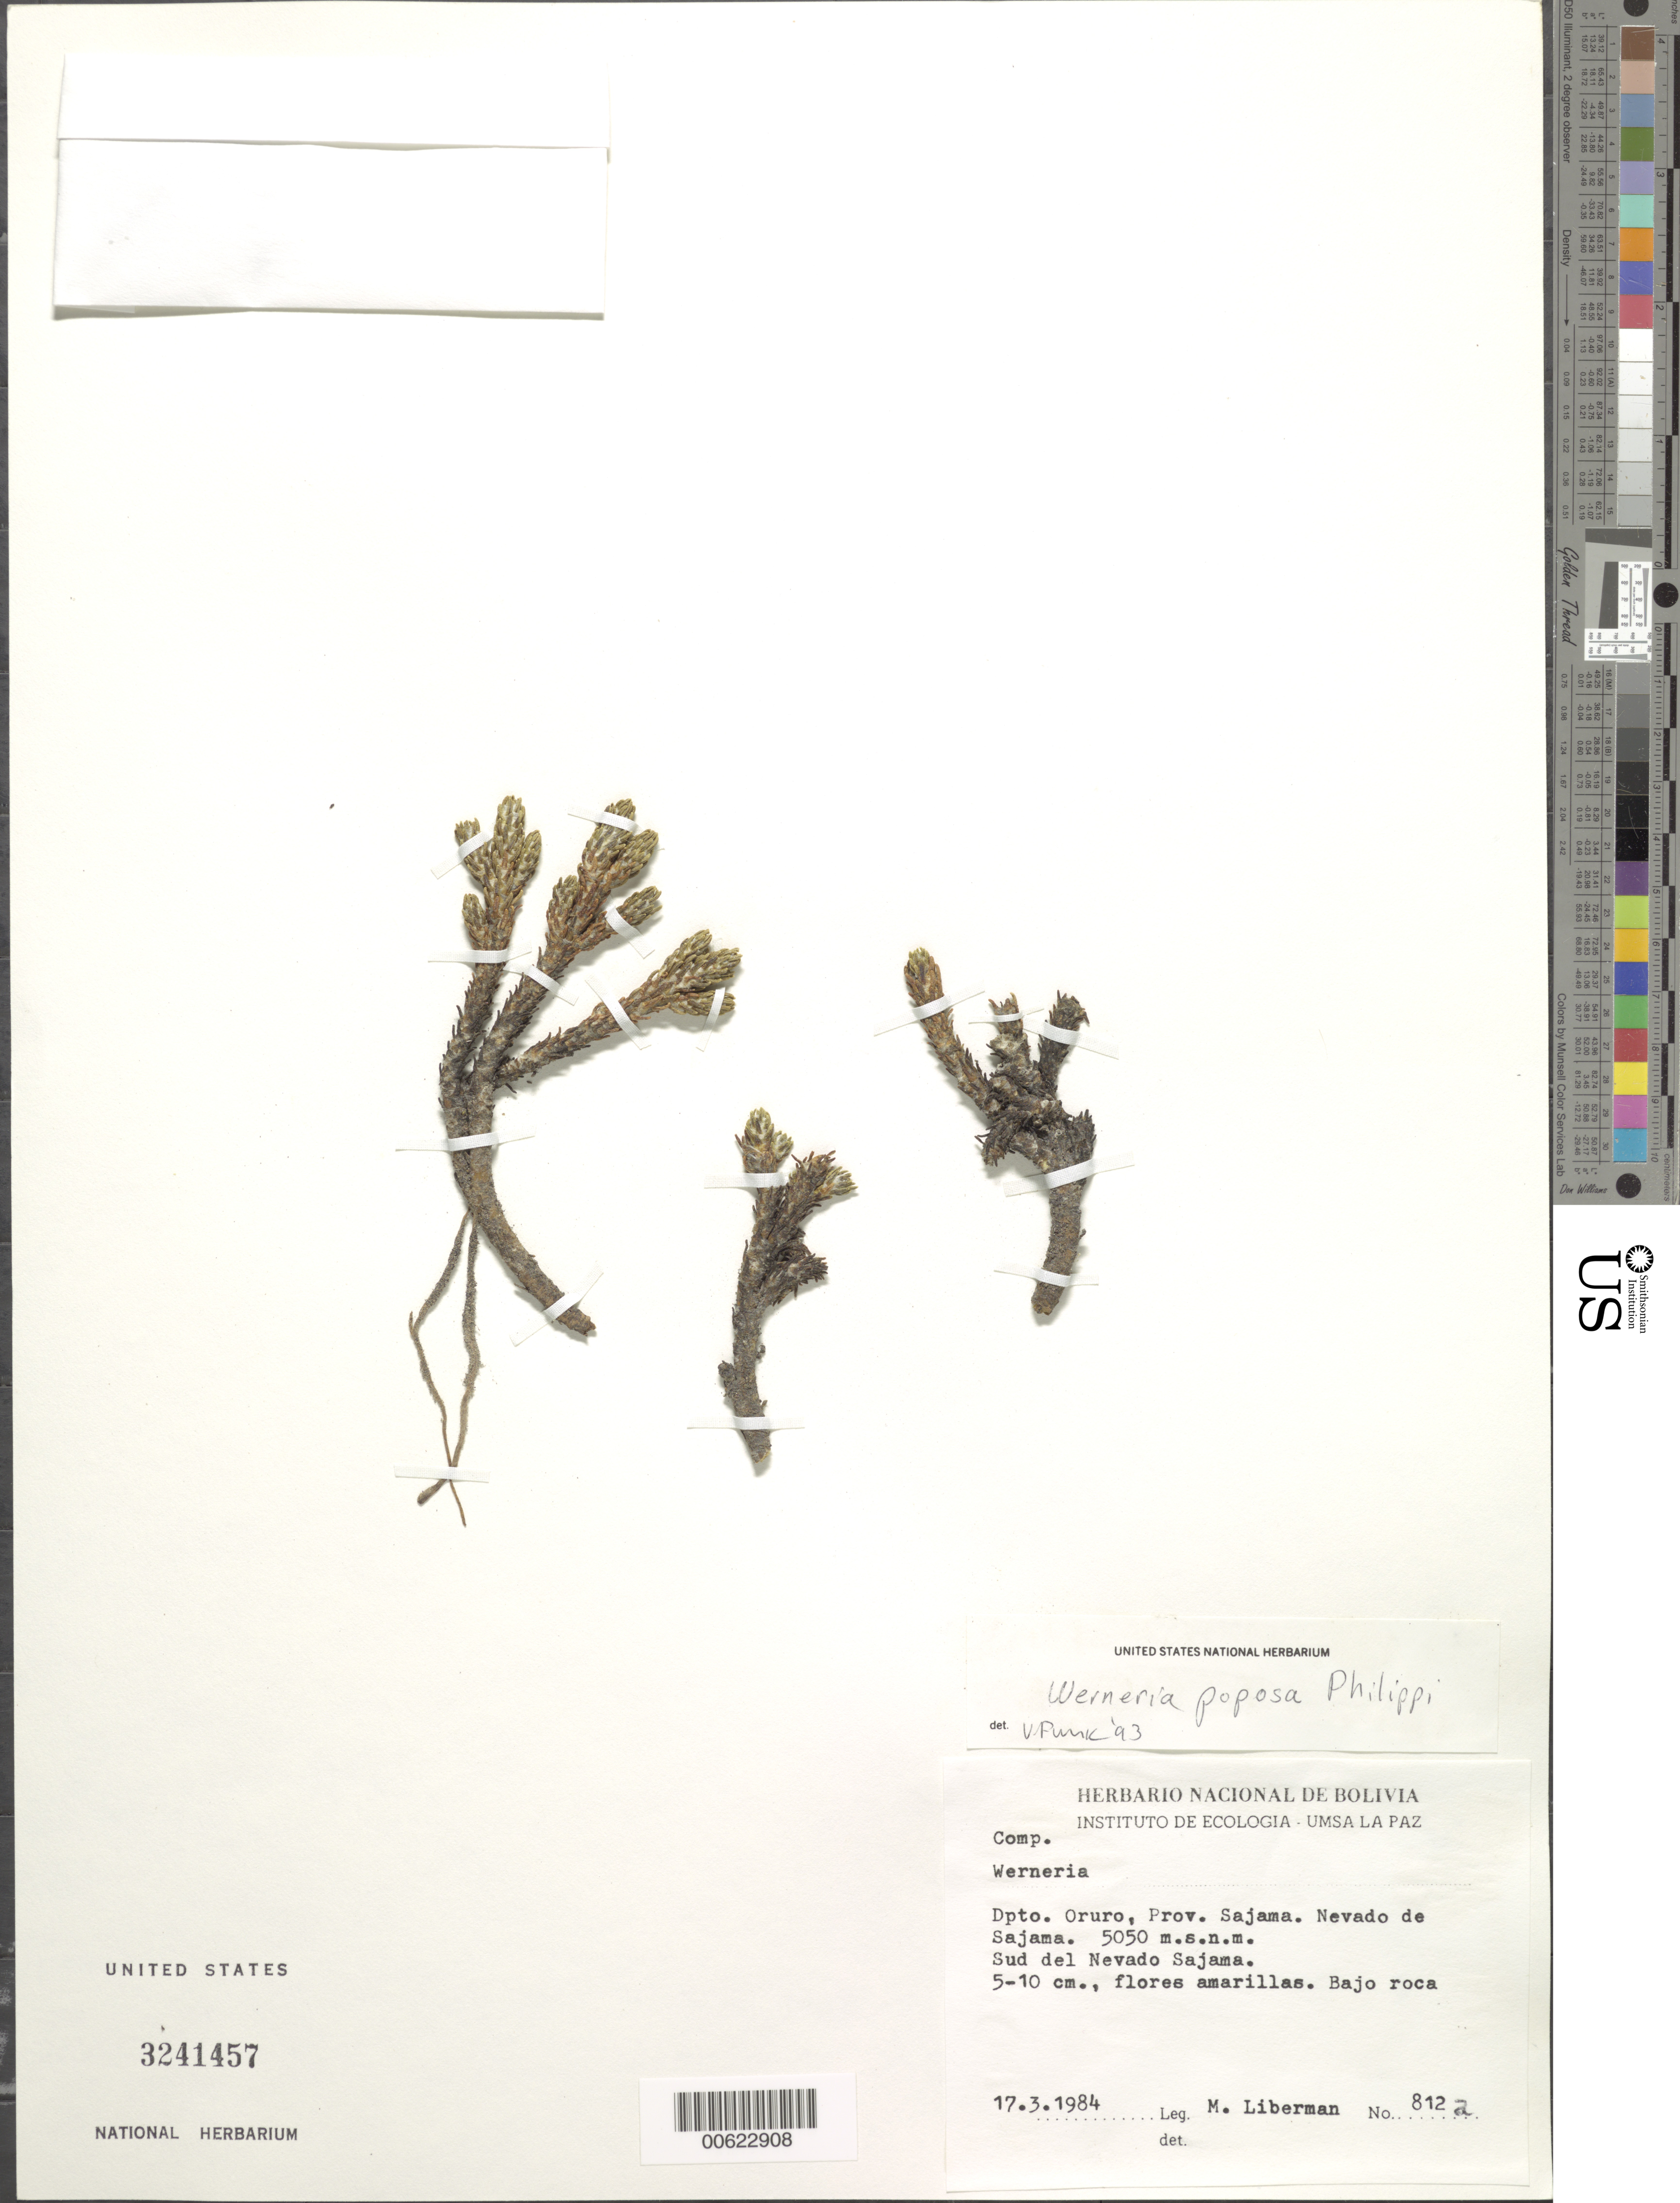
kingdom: Plantae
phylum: Tracheophyta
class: Magnoliopsida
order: Asterales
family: Asteraceae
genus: Xenophyllum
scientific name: Xenophyllum poposum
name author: (Phil.) V.A. Funk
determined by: Funk, Vicki A., (BOT), Smithsonian Institution - National Museum of Natural History (UNITED STATES)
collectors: M. Liberman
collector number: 812 a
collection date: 1984-03-17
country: Bolivia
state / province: Oruro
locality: Sajama, Nevado de Sajama, sud del Nevado Sajama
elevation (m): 5050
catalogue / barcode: US 3241457